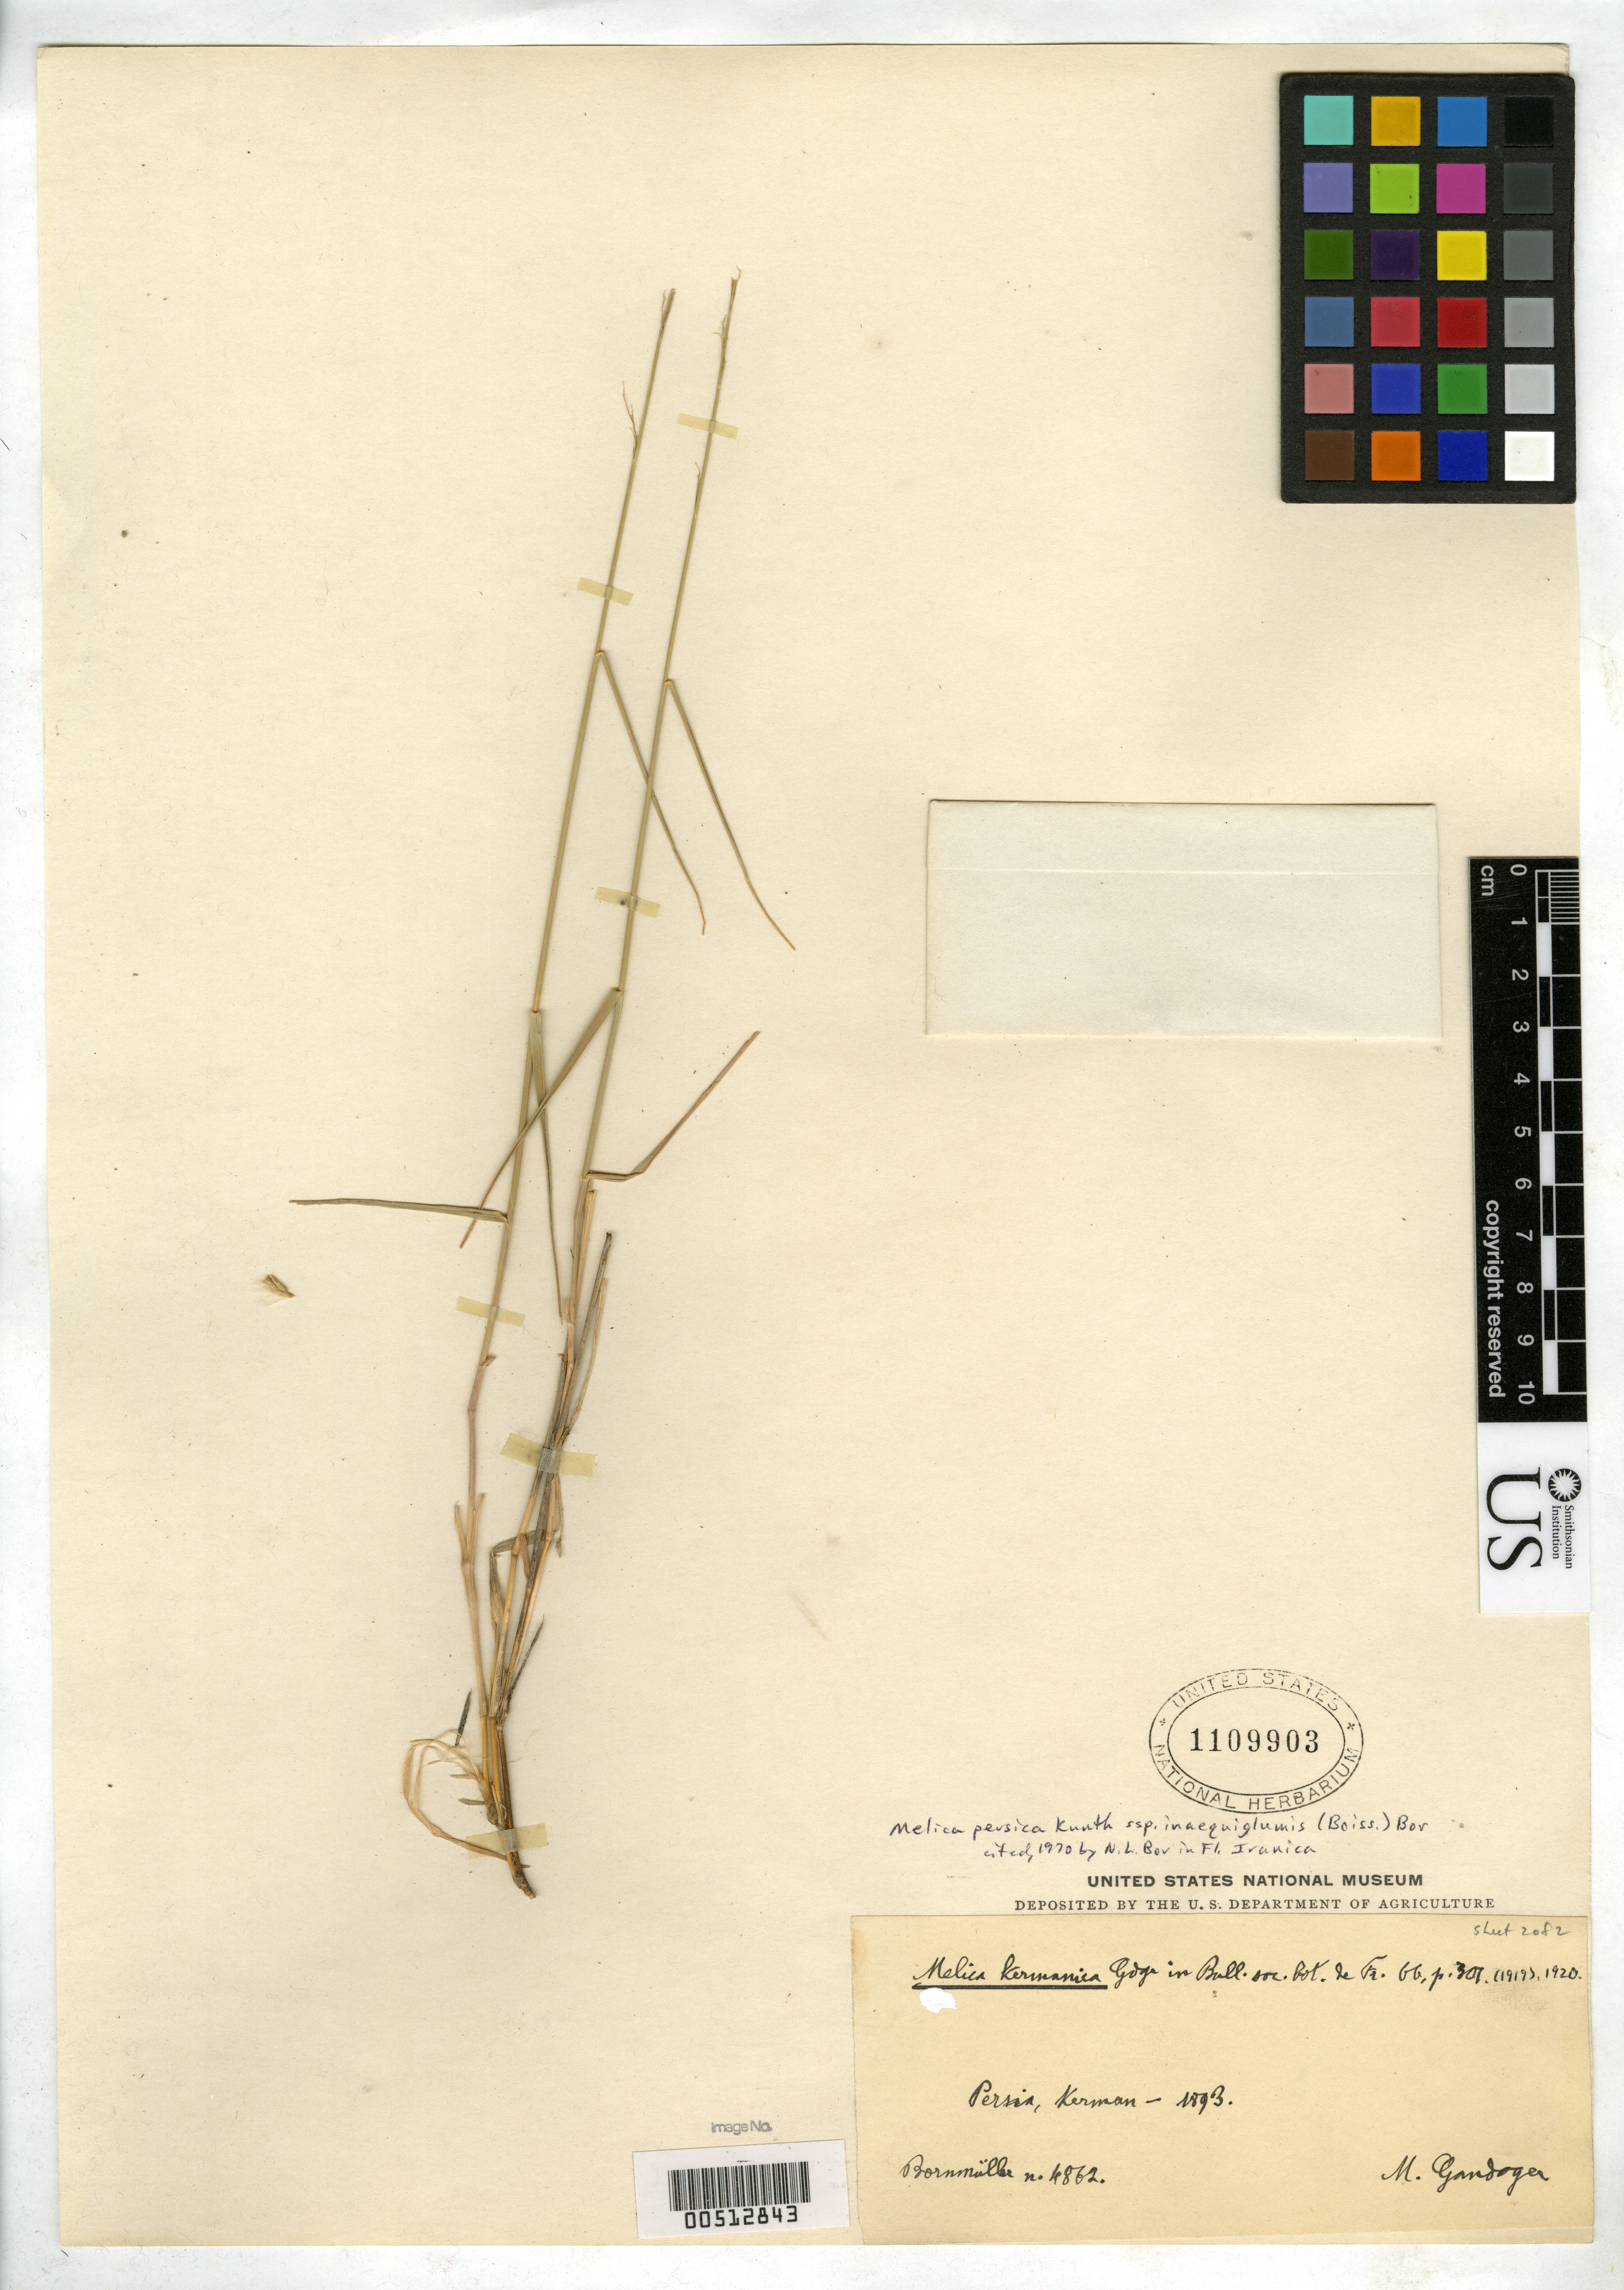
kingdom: Plantae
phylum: Tracheophyta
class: Liliopsida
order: Poales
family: Poaceae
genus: Melica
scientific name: Melica kermanica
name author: Gand.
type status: Isotype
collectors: J. Bornmüller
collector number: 4862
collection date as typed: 1893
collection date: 1893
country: Iran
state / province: Kerman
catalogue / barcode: US 1109903